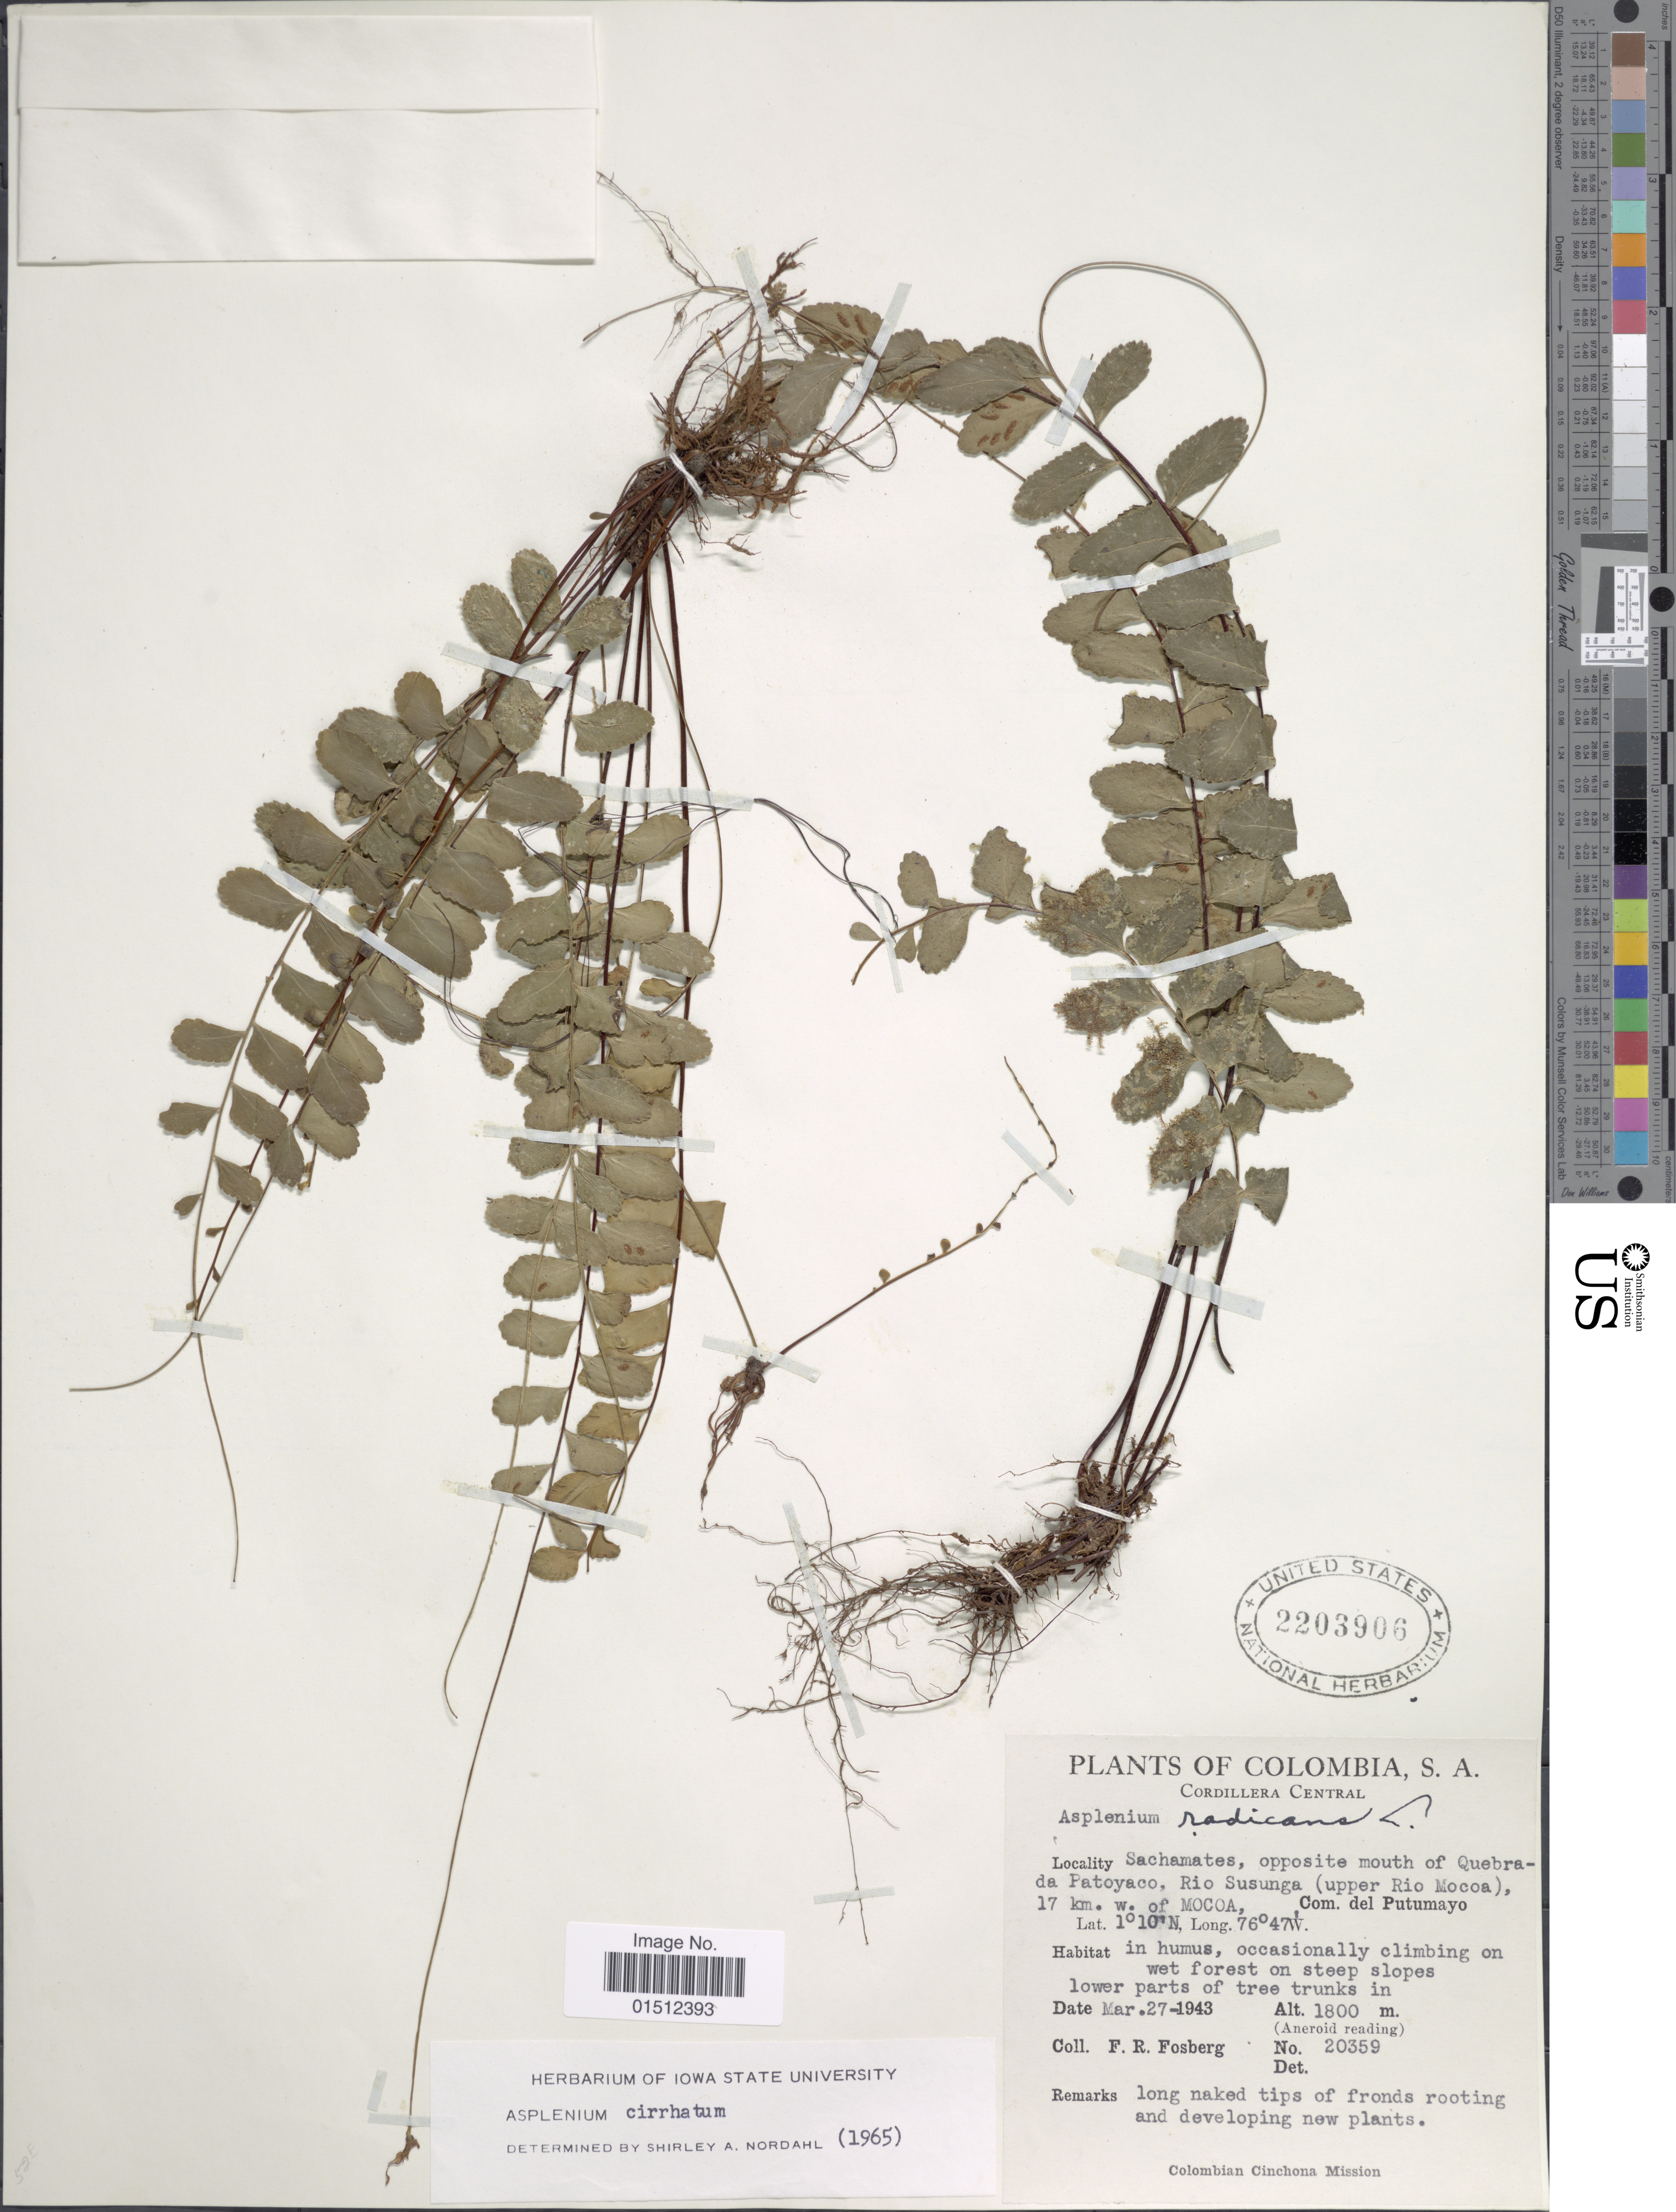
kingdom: Plantae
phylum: Tracheophyta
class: Polypodiopsida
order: Polypodiales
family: Aspleniaceae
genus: Asplenium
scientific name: Asplenium radicans var. cirrhatum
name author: (Rich. ex Willd.) Rosenst.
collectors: F. R. Fosberg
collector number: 20359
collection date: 1943-03-27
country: Colombia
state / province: Putumayo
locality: Colombia, S.A. Cordillera Central. Sachamates, opposite mouth of Quebrada de Patoyaco, Rio Susunga ( upper Srio Mocoa), 17 km. w. of Mocoa. Com. del Putumayo.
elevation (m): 1800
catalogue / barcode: US 2203906